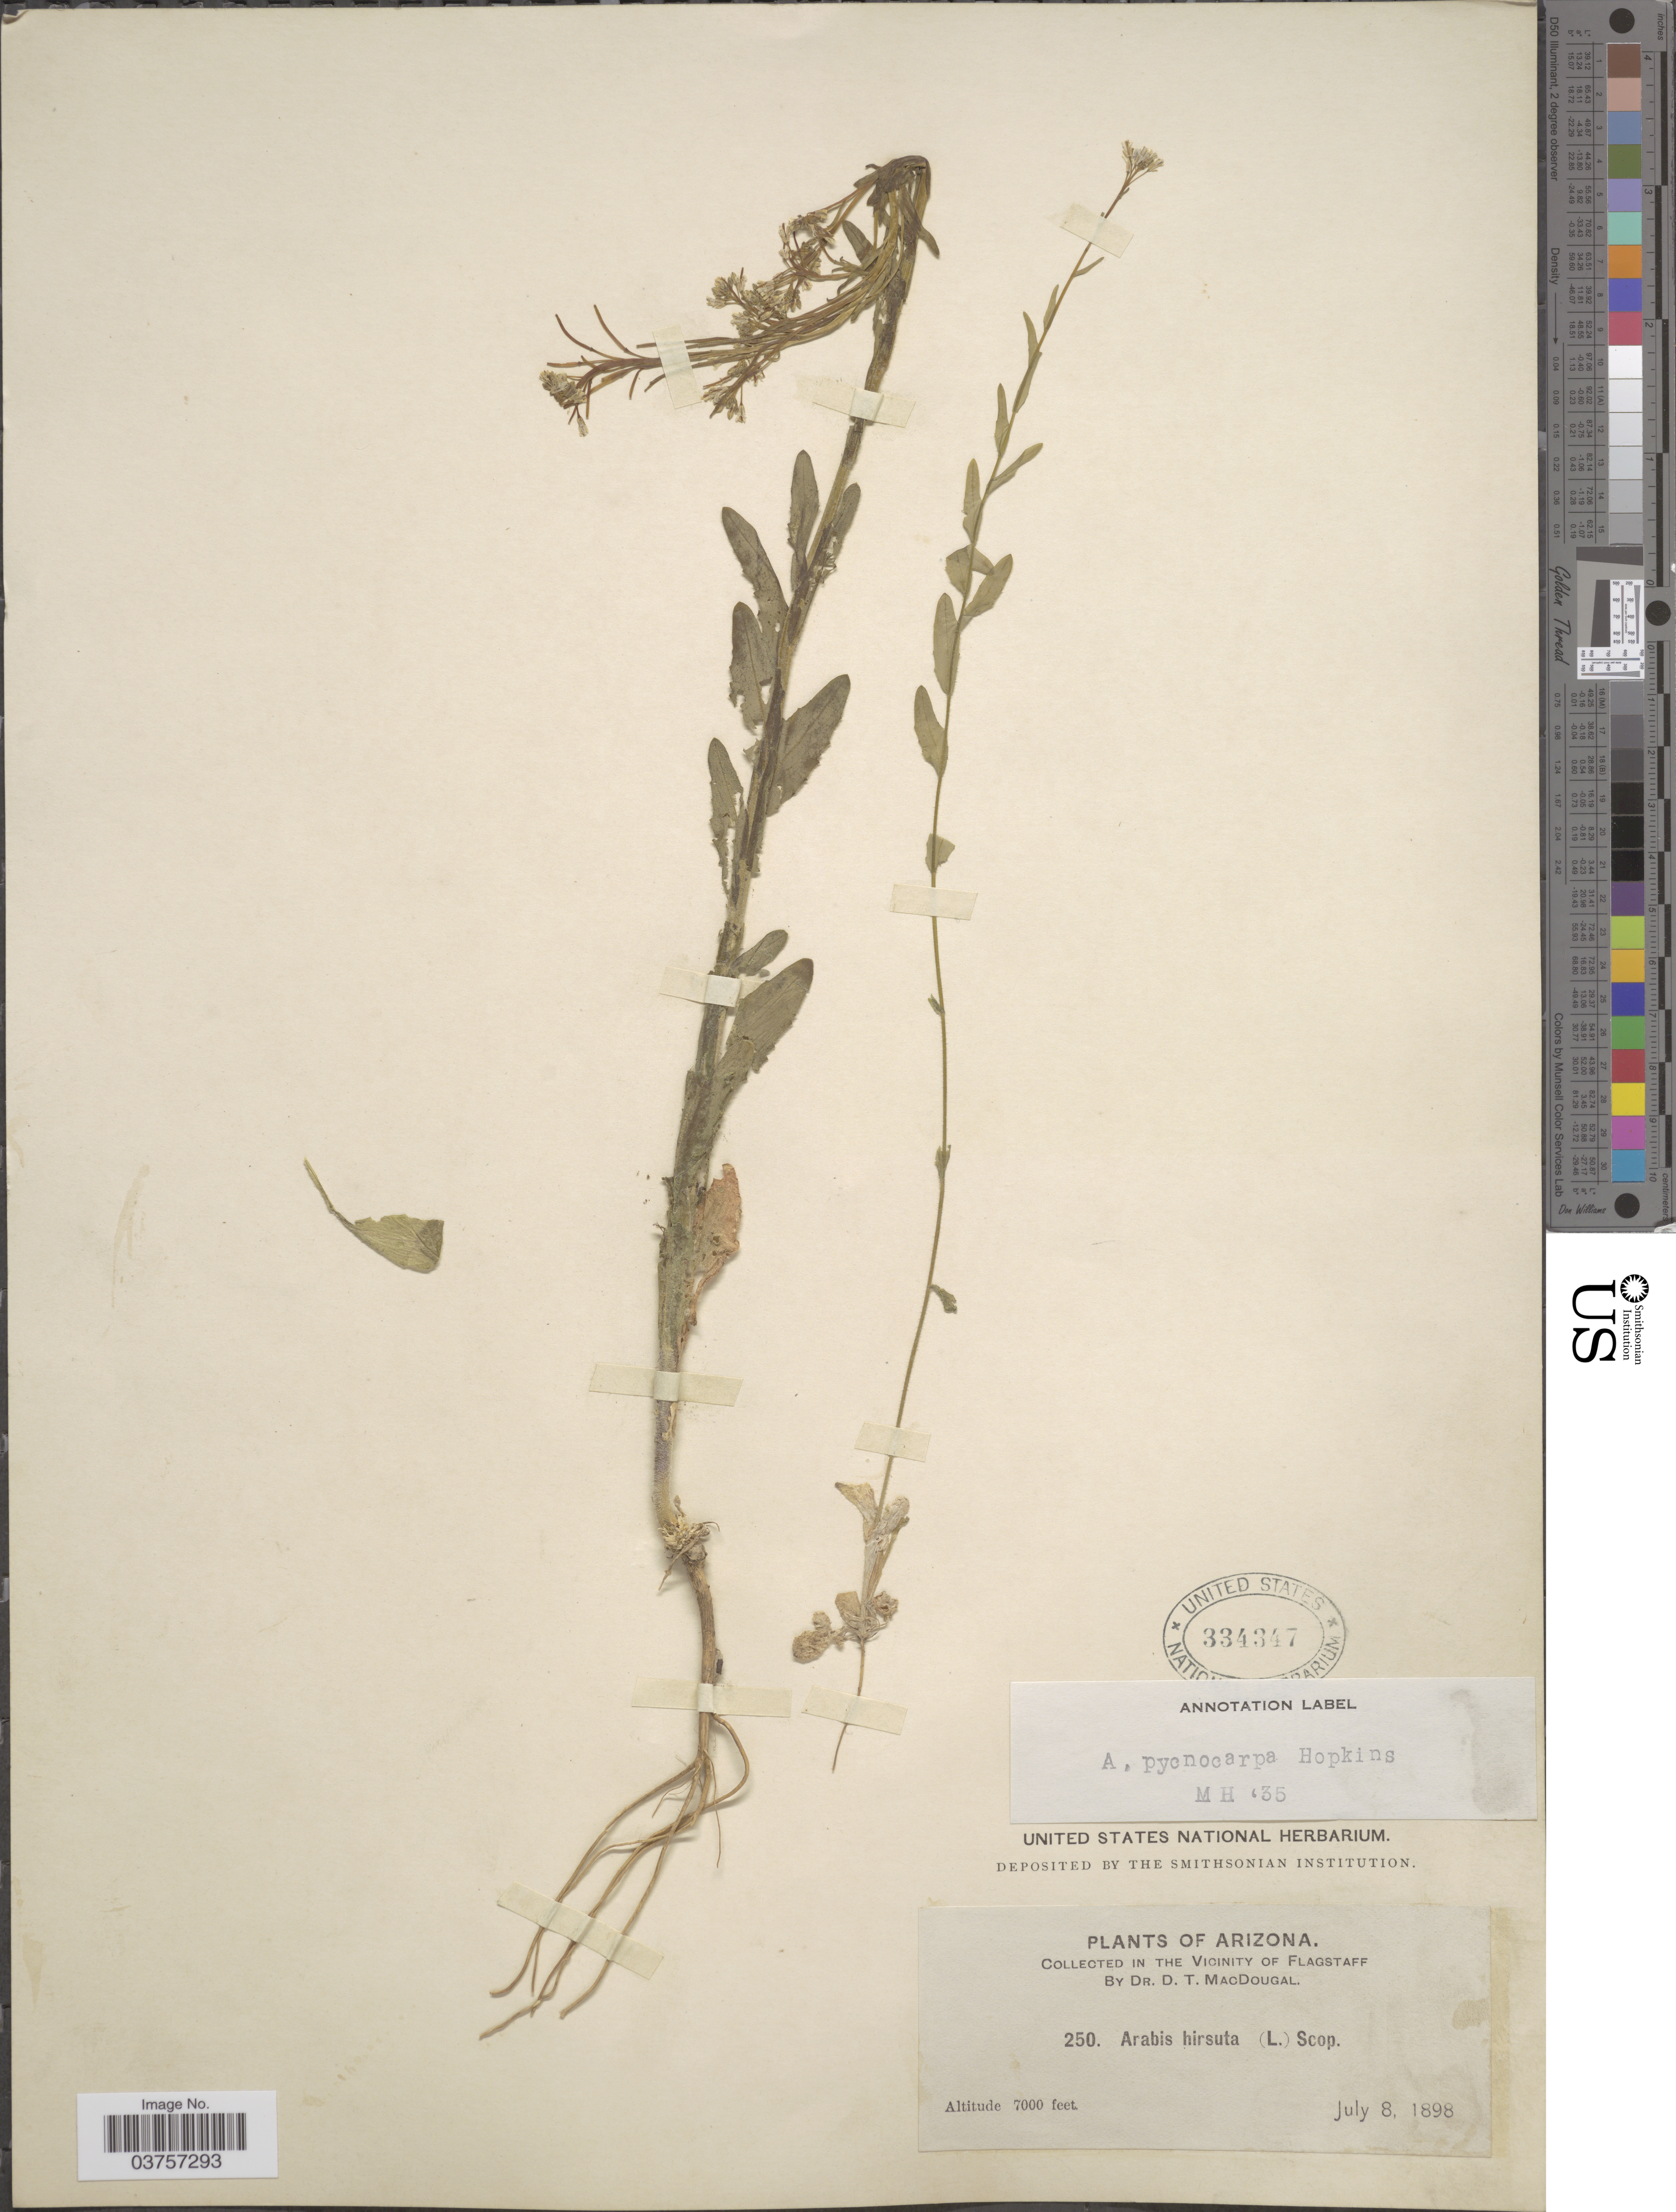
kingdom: Plantae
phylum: Tracheophyta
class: Magnoliopsida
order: Brassicales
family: Brassicaceae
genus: Arabis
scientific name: Arabis hirsuta var. pycnocarpa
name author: M. Hopkins & Rollins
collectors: D. T. MacDougal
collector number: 250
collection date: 1898-07-08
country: United States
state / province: Arizona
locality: The Vicinity of Flagstaff.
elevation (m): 2134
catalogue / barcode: US 334347